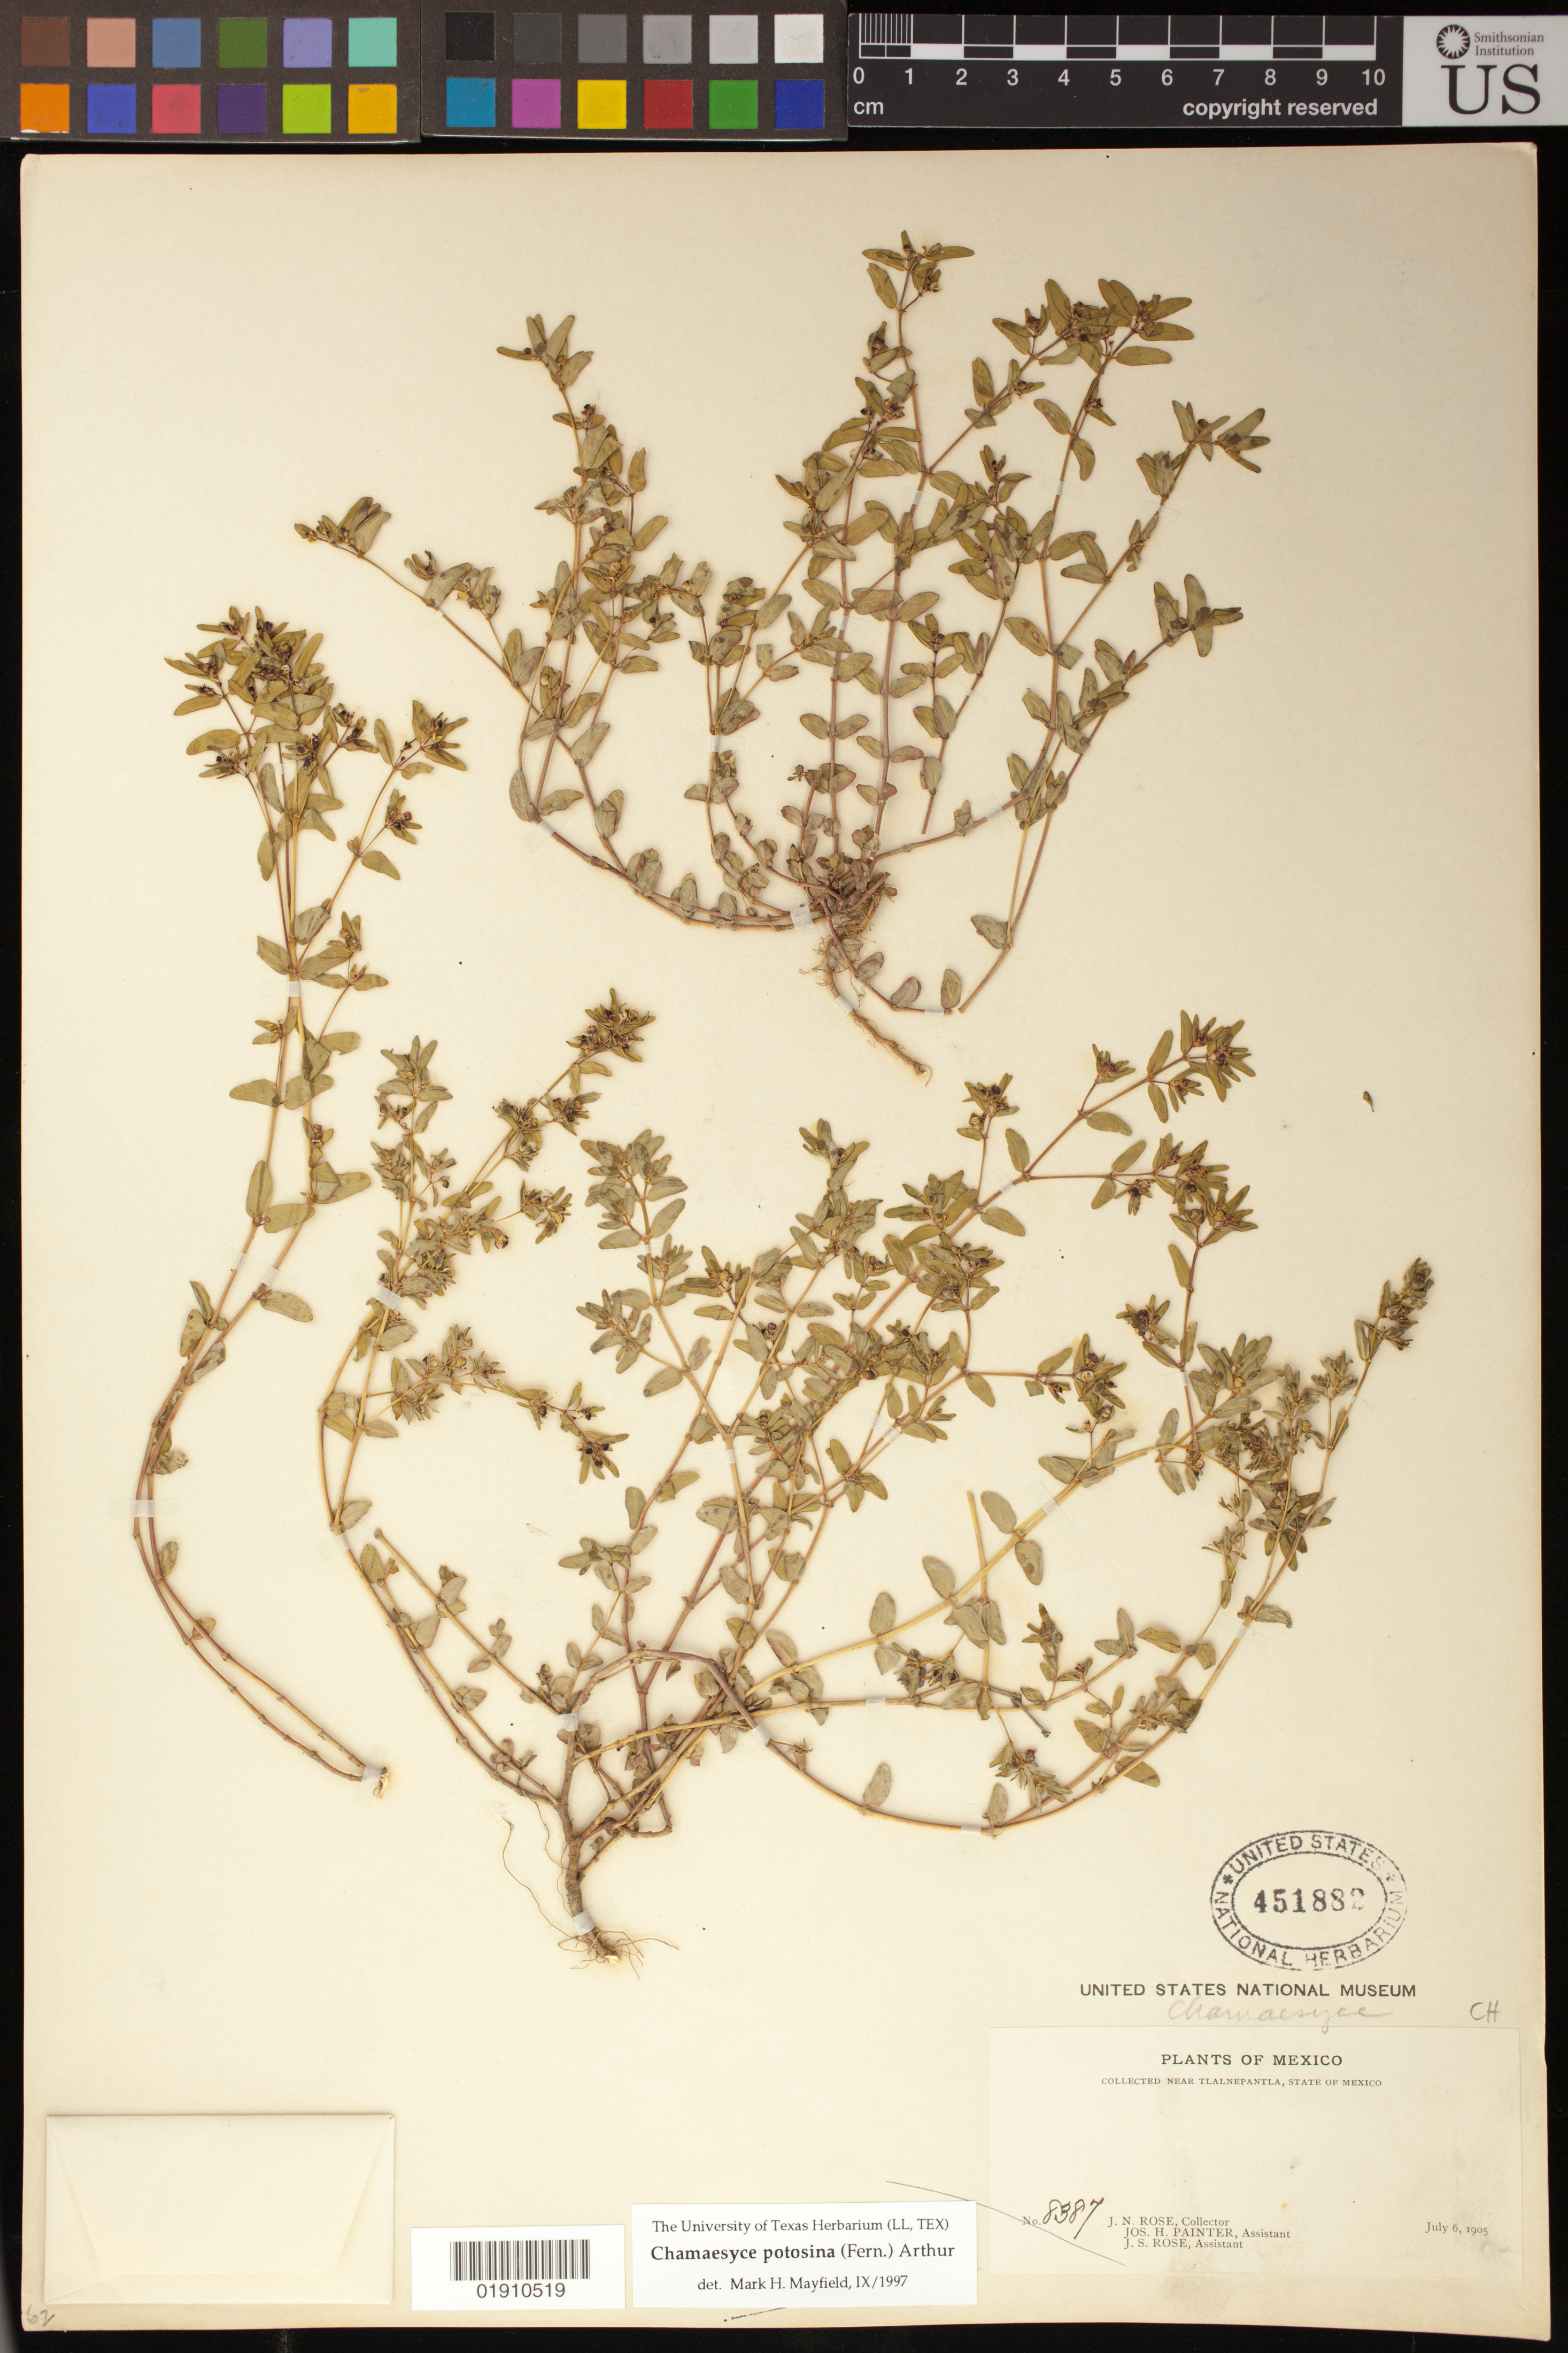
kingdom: Plantae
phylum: Tracheophyta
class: Magnoliopsida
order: Malpighiales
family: Euphorbiaceae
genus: Euphorbia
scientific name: Euphorbia potosina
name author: Fernald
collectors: J. N. Rose, J. H. Painter & J. S. Rose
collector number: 8387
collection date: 1905-07-06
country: Mexico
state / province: México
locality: Near Tlalnepantla, State of Mexico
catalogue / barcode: US 451882